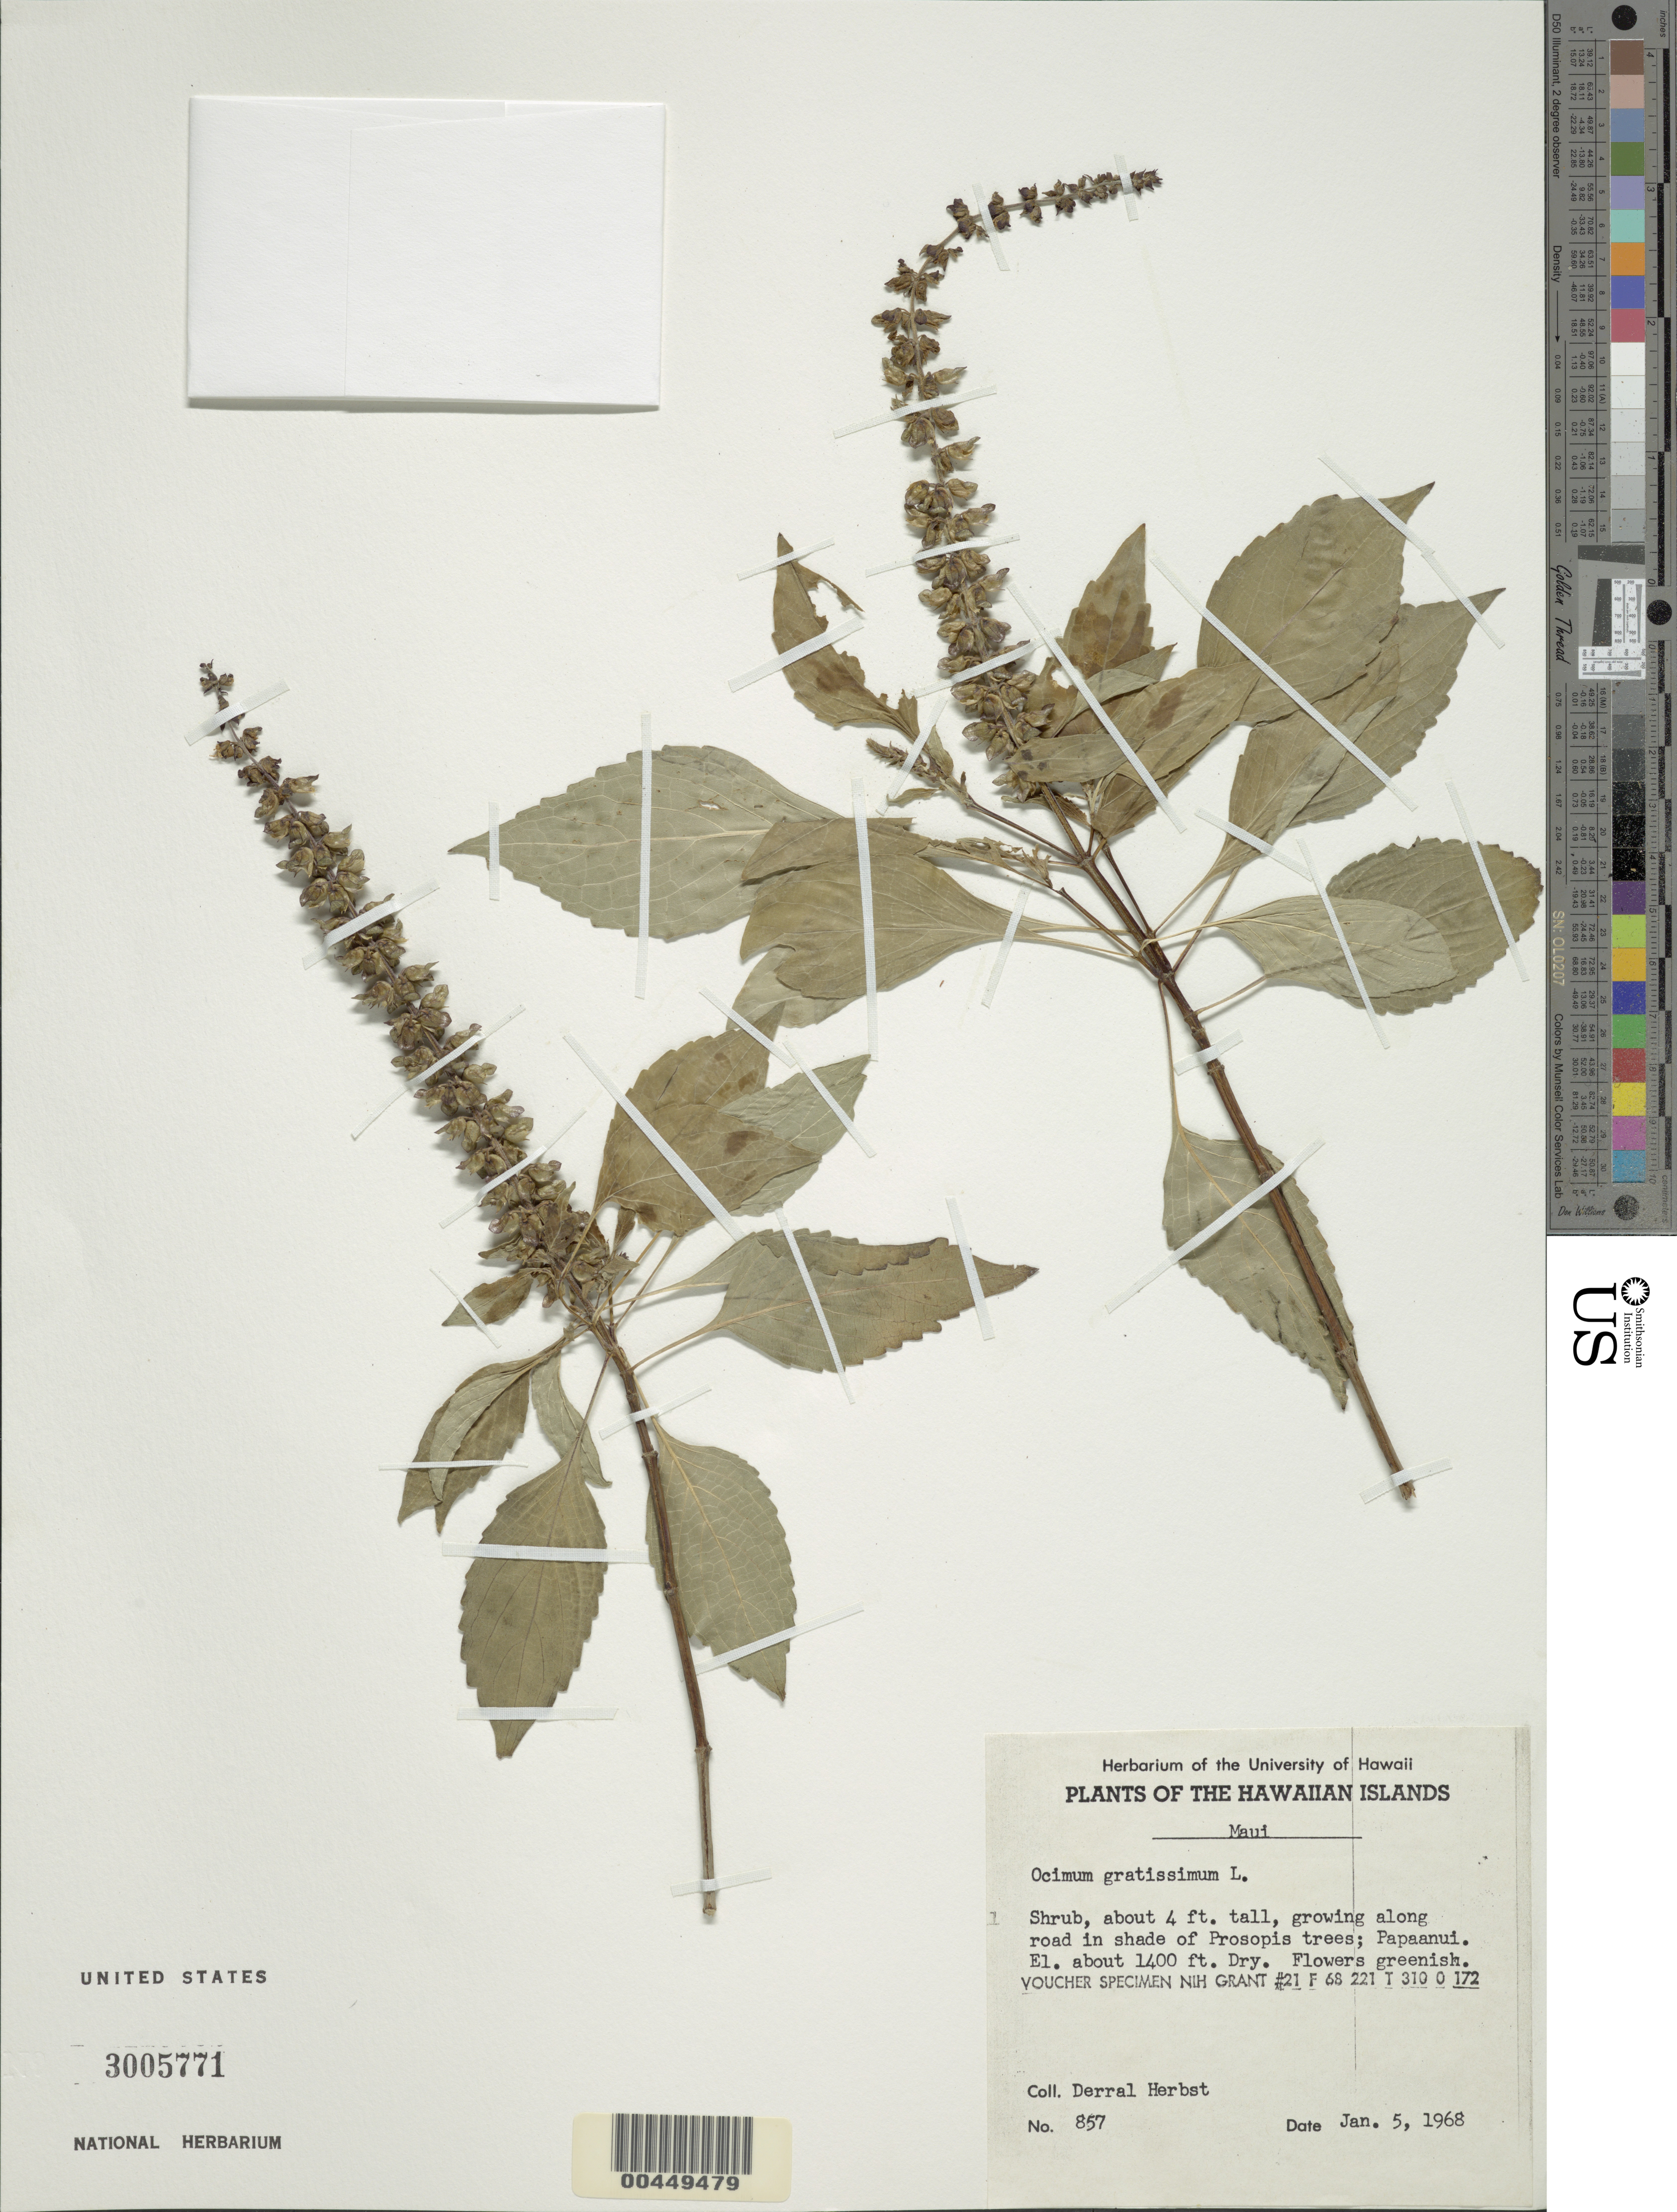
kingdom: Plantae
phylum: Tracheophyta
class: Magnoliopsida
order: Lamiales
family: Lamiaceae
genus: Ocimum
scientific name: Ocimum gratissimum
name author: L.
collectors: D. R. Herbst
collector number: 857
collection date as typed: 5 Jan 1968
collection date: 1968-01-05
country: United States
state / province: Hawaii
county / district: Maui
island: Maui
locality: Papaanui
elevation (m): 427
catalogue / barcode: US 3005771